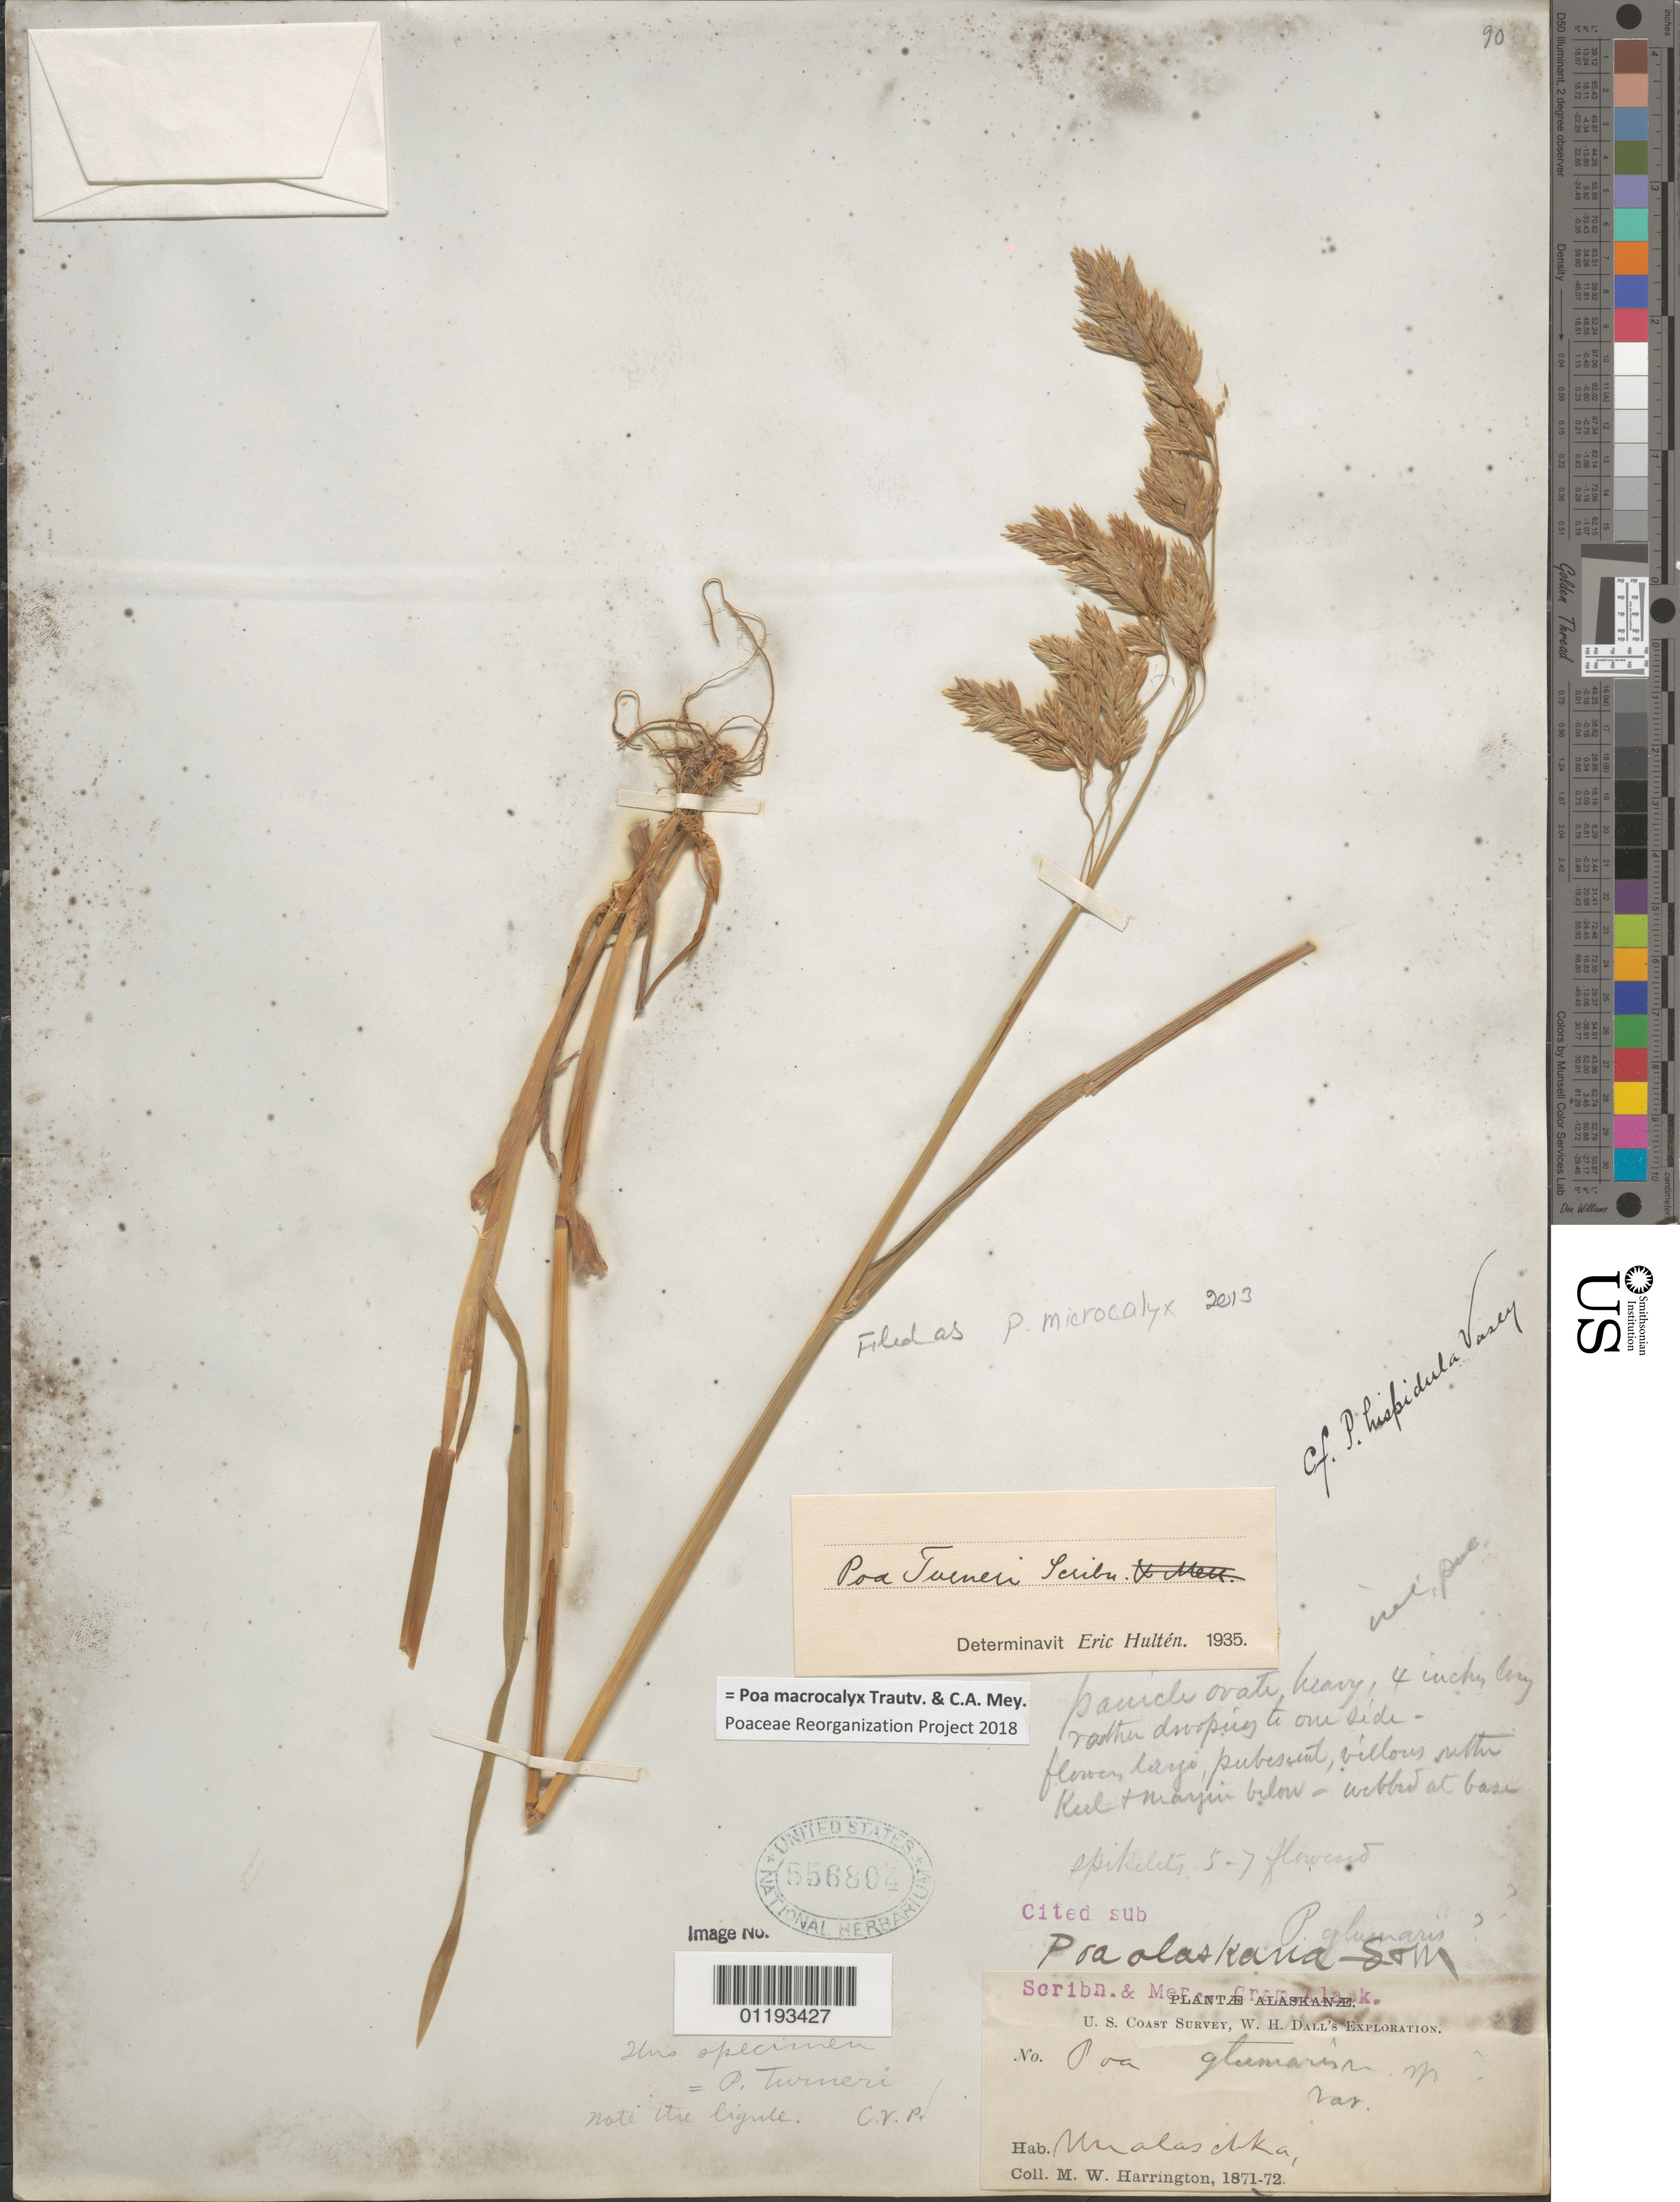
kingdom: Plantae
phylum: Tracheophyta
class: Liliopsida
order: Poales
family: Poaceae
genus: Poa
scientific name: Poa macrocalyx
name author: Trautv. & C.A. Mey.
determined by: Poaceae Reorganization Project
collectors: M. W. Harrington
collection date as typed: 1871 to -- --- 1872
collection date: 1871/1872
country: United States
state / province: Alaska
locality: Unalaska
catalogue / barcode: US 556804